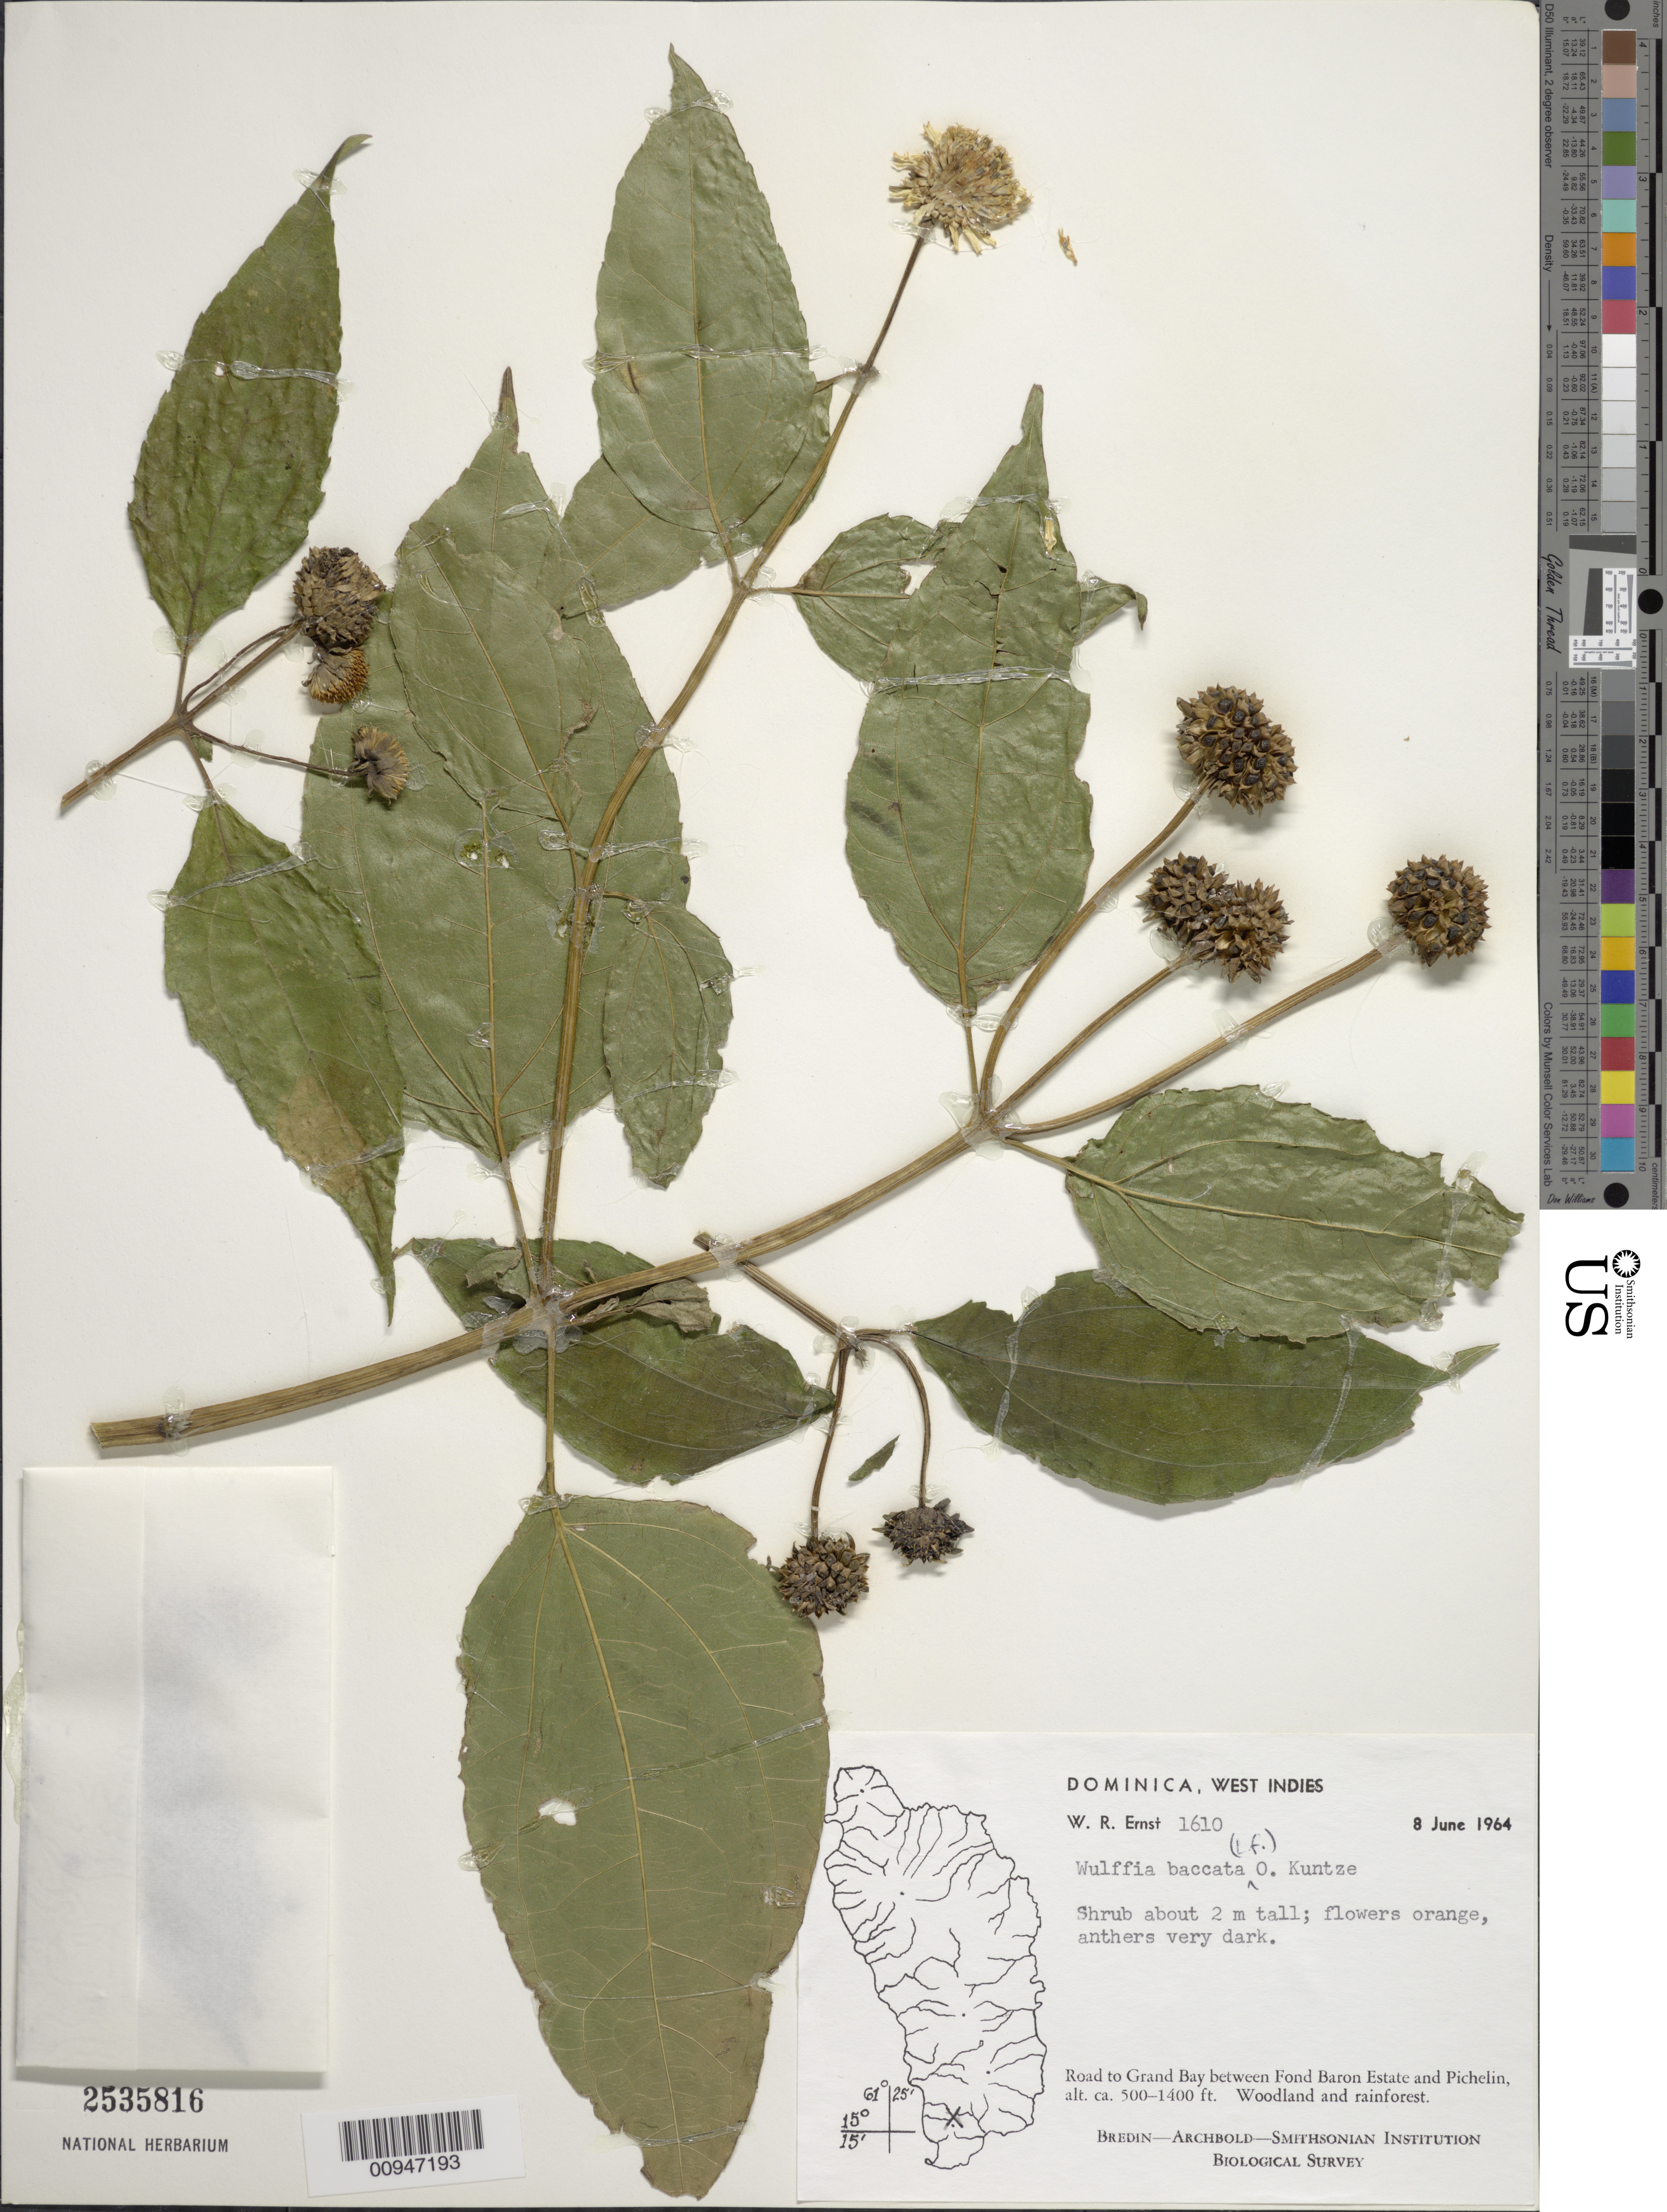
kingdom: Plantae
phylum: Tracheophyta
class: Magnoliopsida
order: Asterales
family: Asteraceae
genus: Wulffia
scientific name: Wulffia baccata var. baccata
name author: (L.) Kuntze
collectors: W. R. Ernst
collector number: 1610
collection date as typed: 08 Jun 1964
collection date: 1964-06-08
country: Dominica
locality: Road to Grand Bay between Fond Baron Estate and Pichelin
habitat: Woodland and rainforest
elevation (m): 152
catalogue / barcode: US 2535816